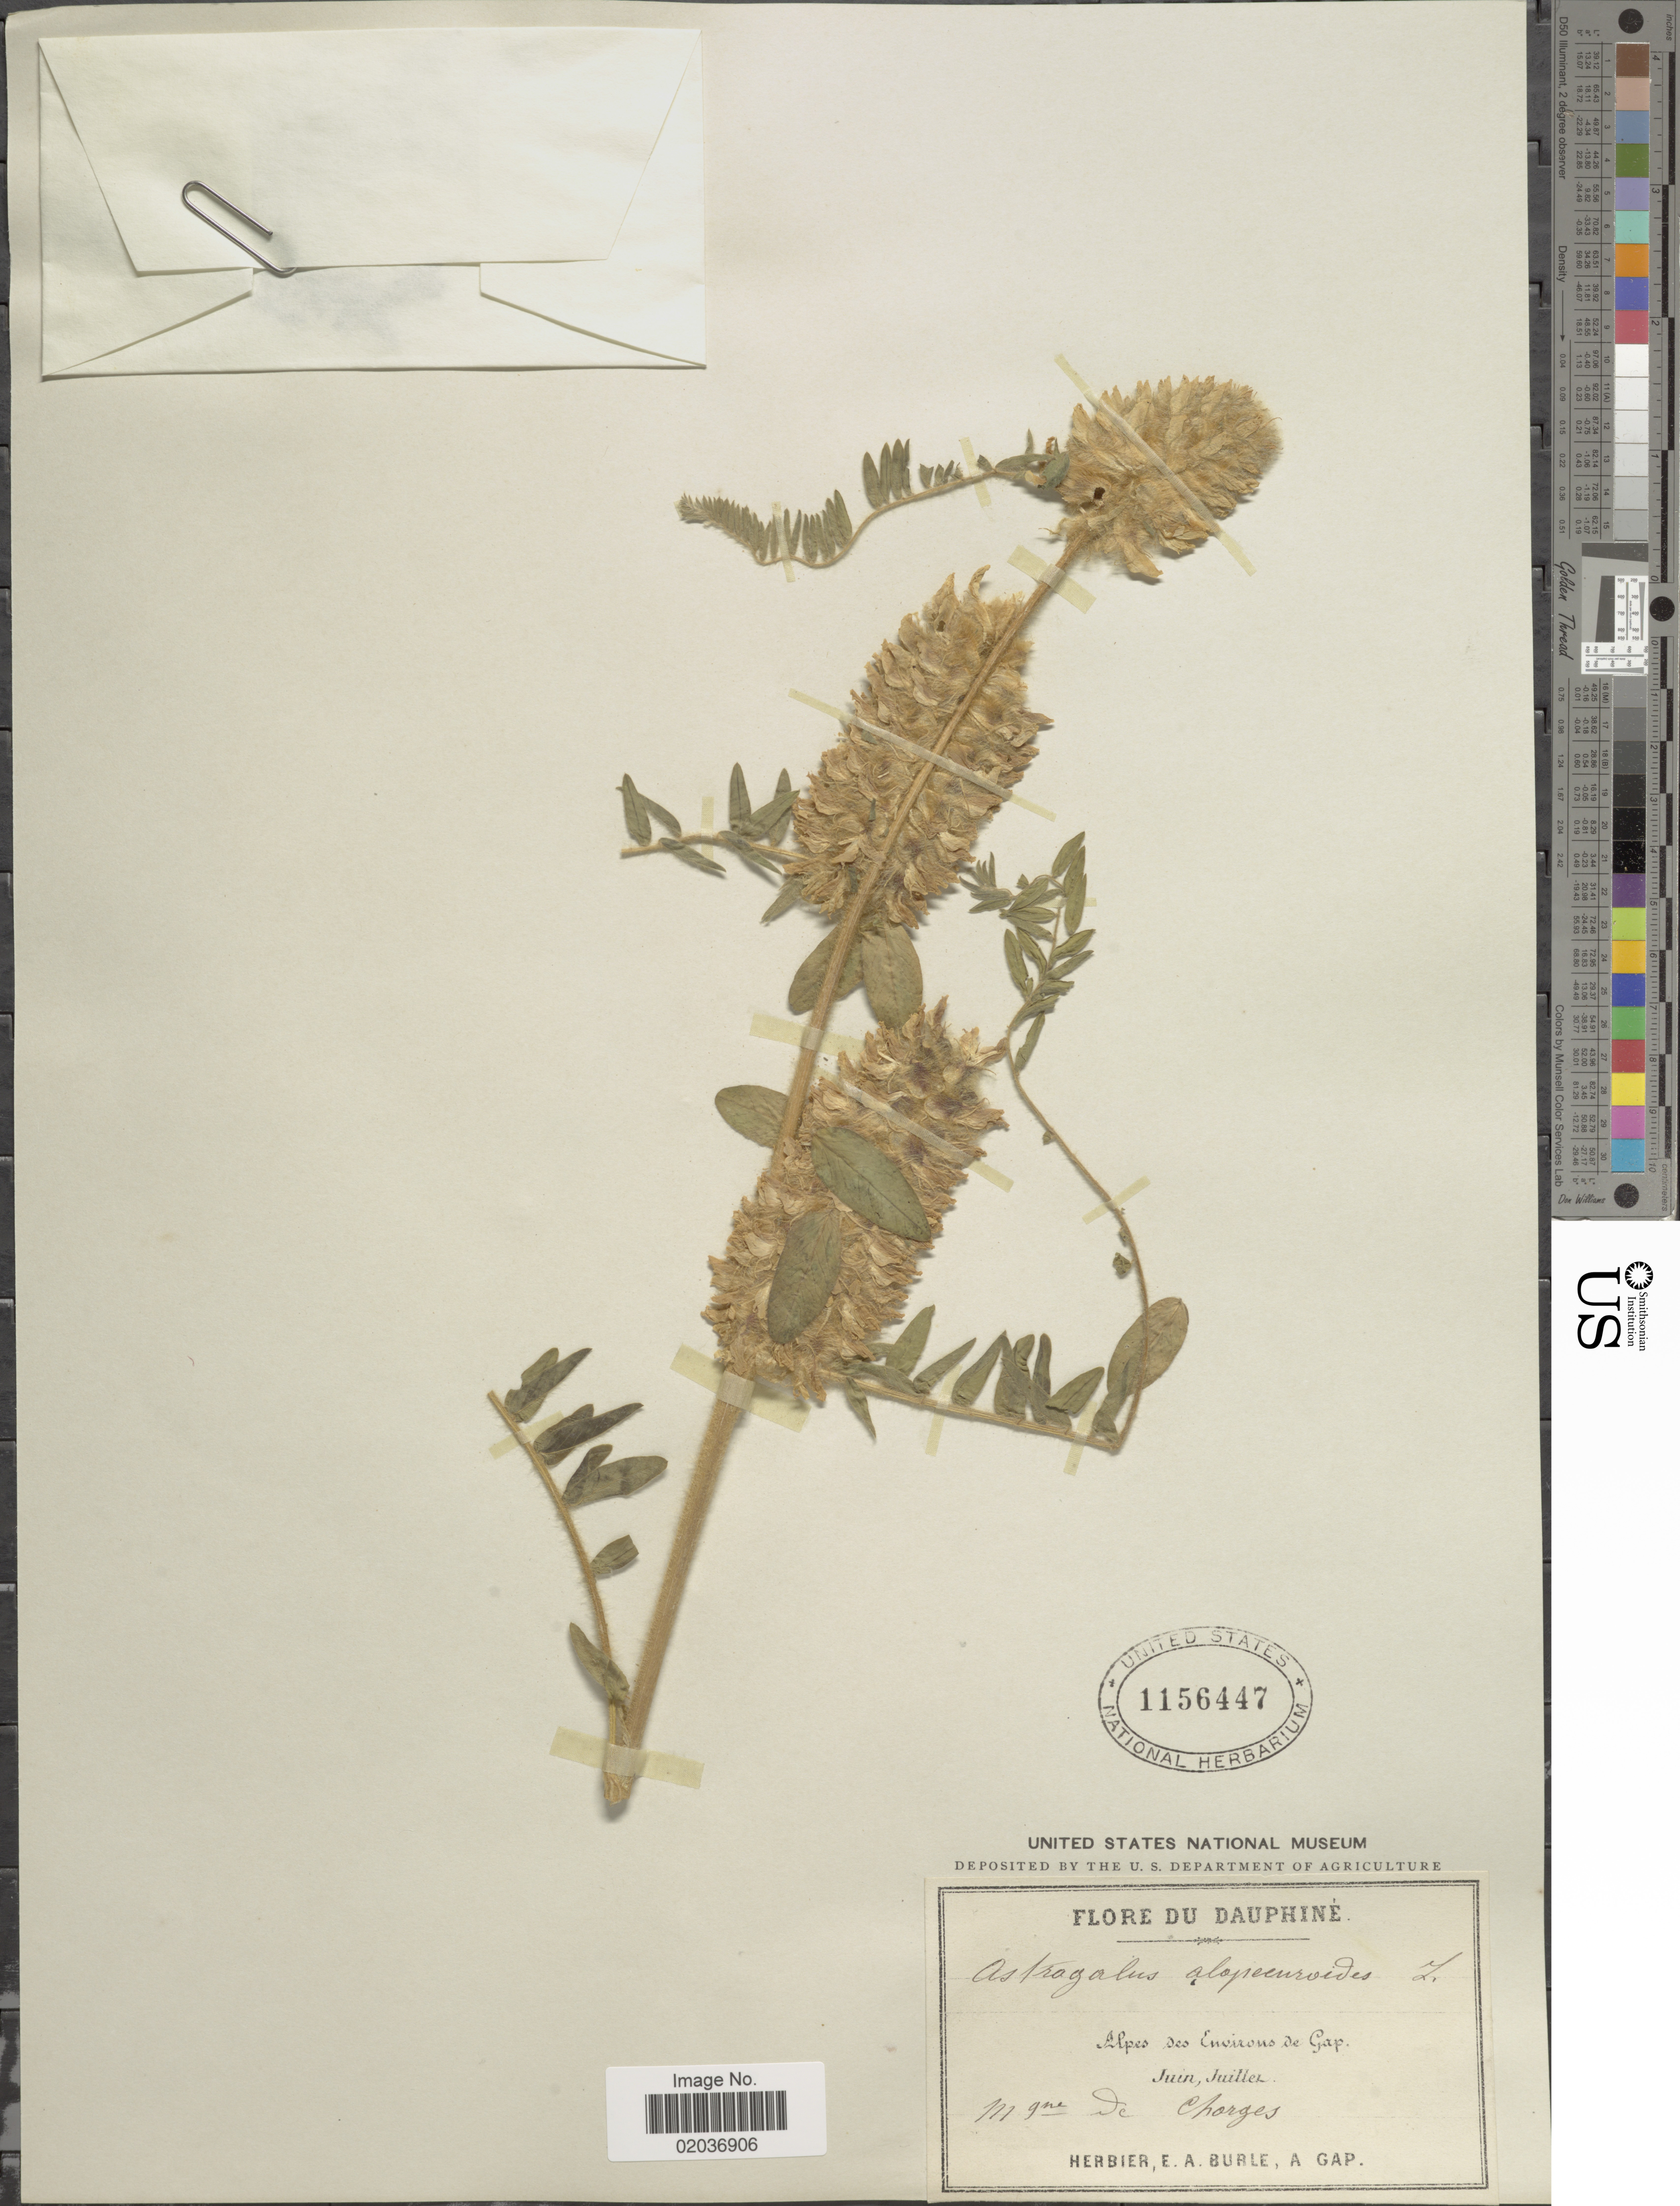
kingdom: Plantae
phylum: Tracheophyta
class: Magnoliopsida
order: Fabales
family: Fabaceae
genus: Astragalus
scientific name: Astragalus alopecuroides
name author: L.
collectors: ex herb. E. A. Burle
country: France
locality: Dauphinè. Alpes des Environs de Gap. Mgne de Chorges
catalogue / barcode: US 1156447